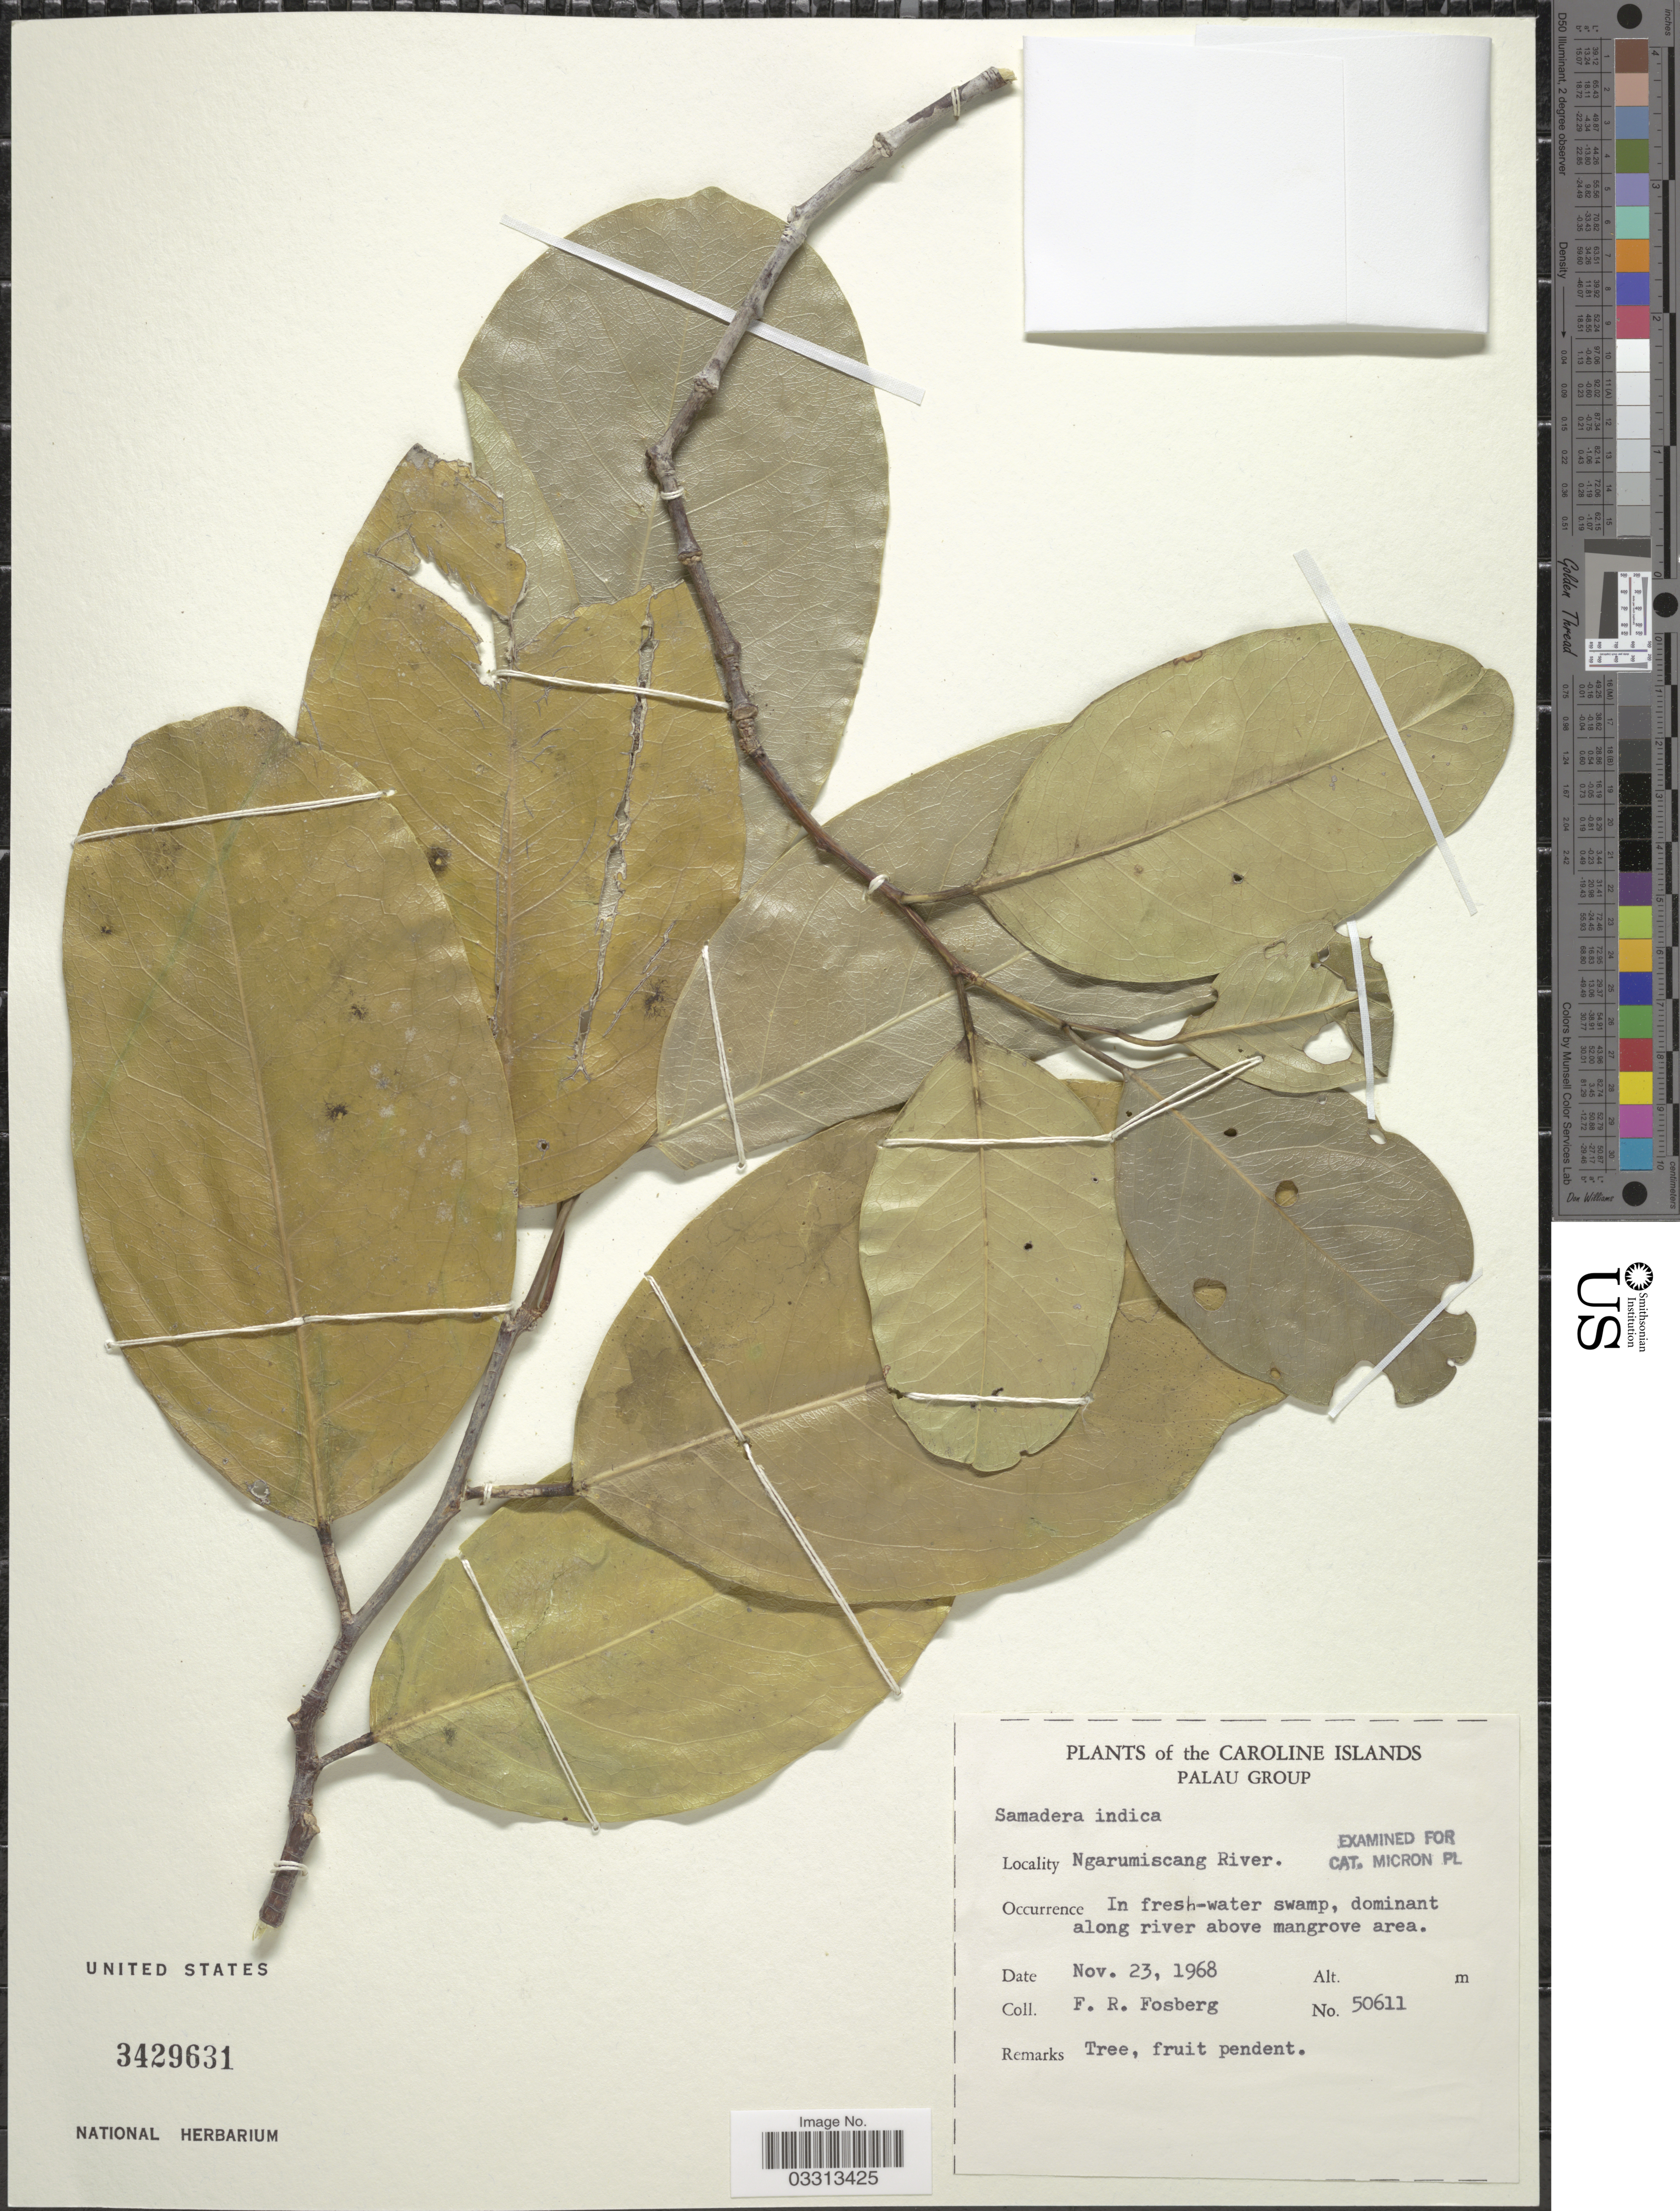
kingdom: Plantae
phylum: Tracheophyta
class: Magnoliopsida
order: Sapindales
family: Simaroubaceae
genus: Samadera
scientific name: Samadera indica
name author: Gaertn.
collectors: F. R. Fosberg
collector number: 50611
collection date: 1968-11-23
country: Palau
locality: The Caroline Islands. Palau Group. Ngarumiscang River.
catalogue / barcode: US 3429631